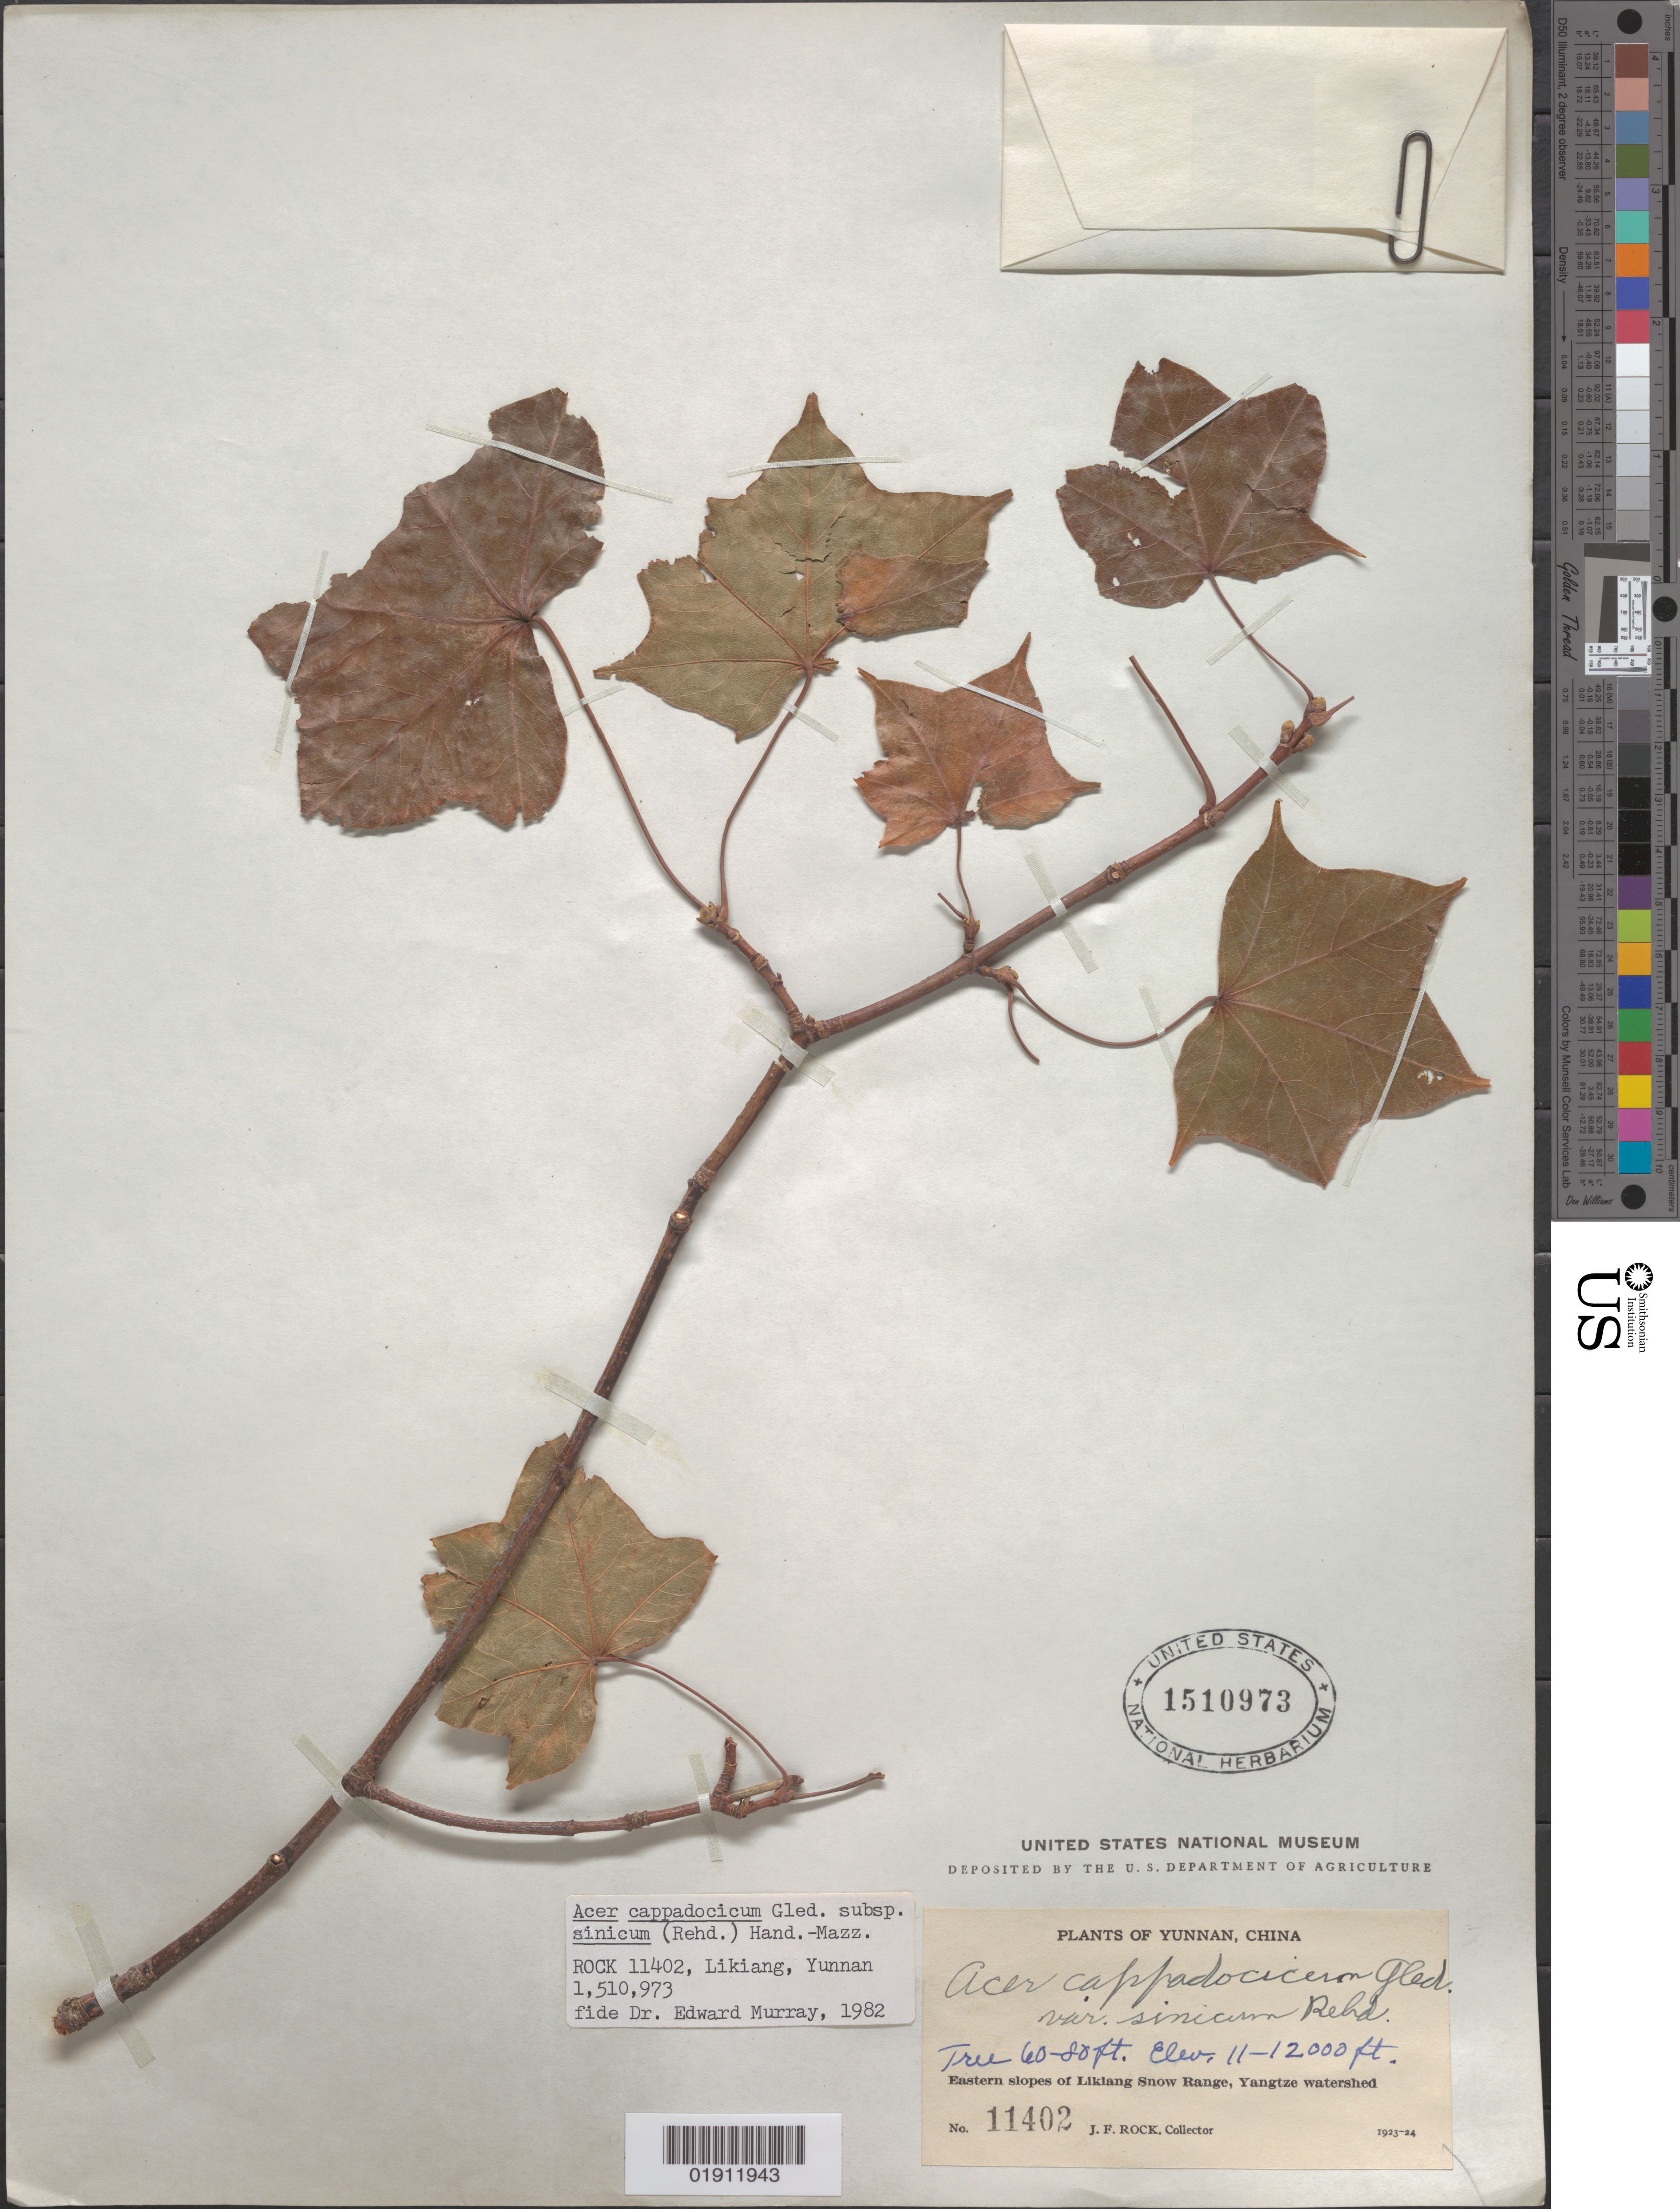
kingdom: Plantae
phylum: Tracheophyta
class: Magnoliopsida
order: Sapindales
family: Sapindaceae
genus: Acer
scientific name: Acer cappadocicum subsp. sinicum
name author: (Rehder) Hand.-Mazz.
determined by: Murray, Edward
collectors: J. F. Rock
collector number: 11402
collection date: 1923/1924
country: China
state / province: Yunnan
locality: Western slopes of Likiang Snow Range, Yangtze watershed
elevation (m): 3353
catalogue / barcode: US 1510973